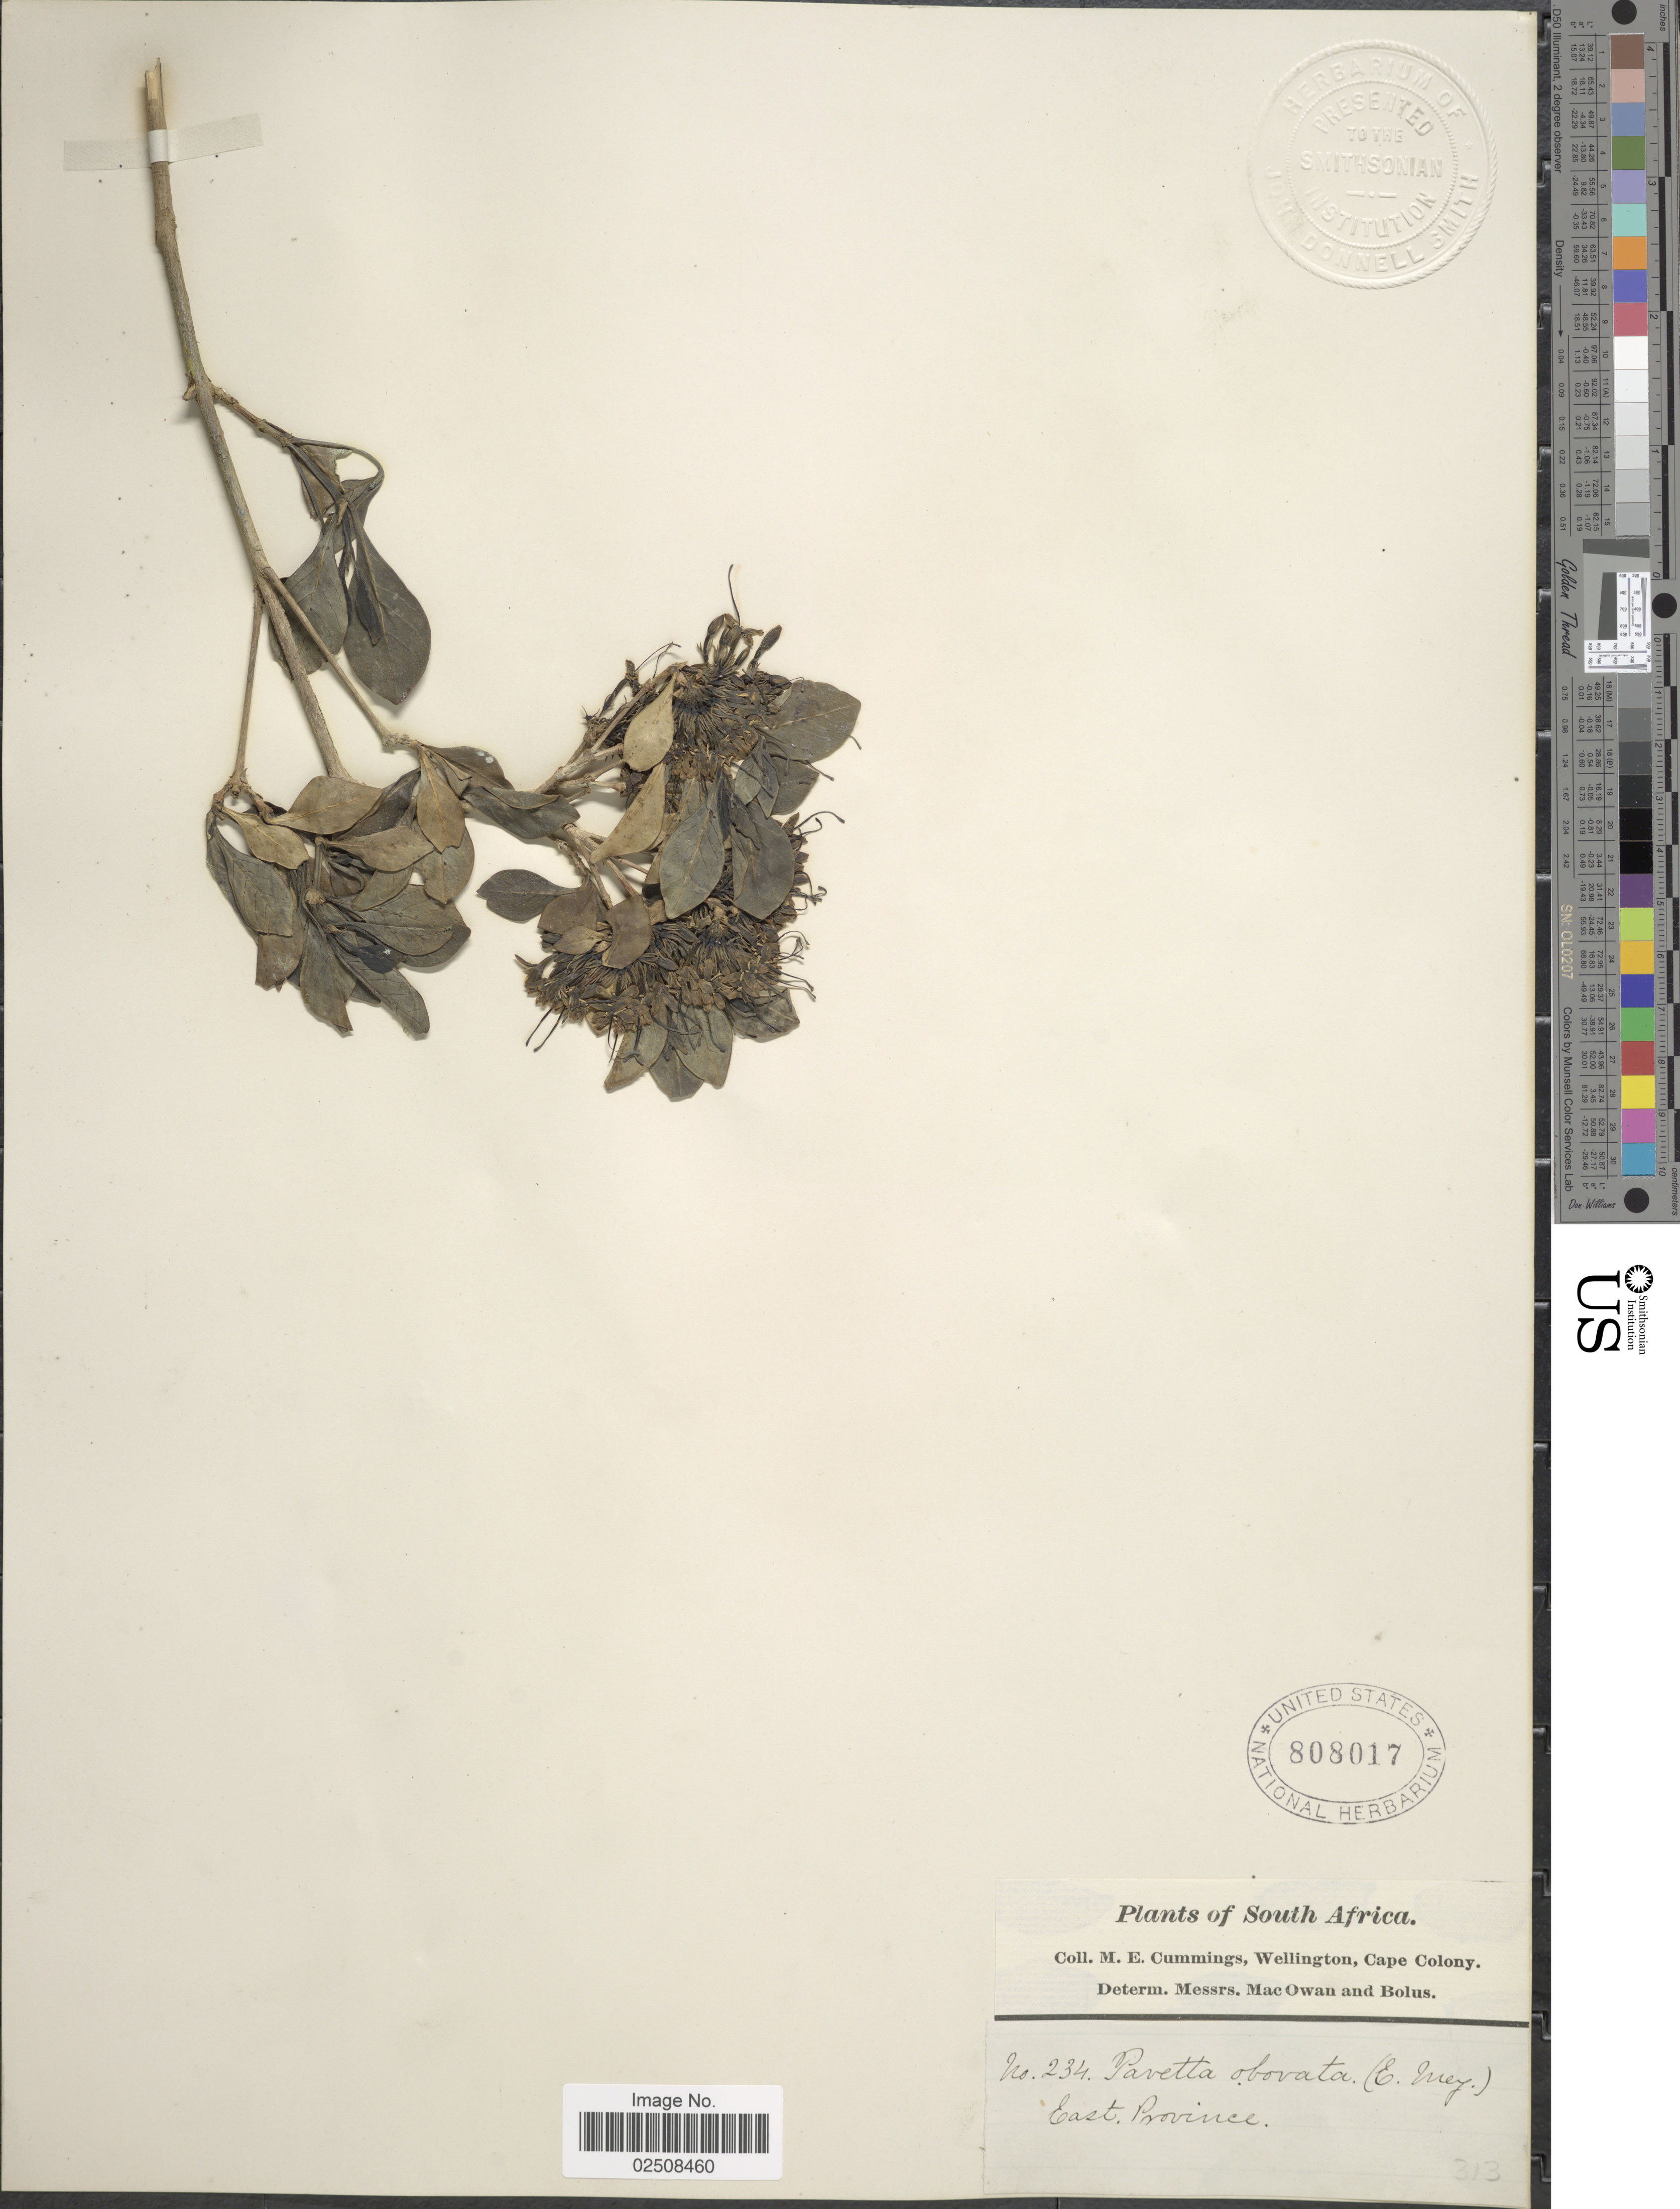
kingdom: Plantae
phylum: Tracheophyta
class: Magnoliopsida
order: Gentianales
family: Rubiaceae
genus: Pavetta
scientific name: Pavetta obovata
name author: C.A. Mey. ex Harv. & Sond.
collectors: M. E. Cummings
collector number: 234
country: South Africa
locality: East Province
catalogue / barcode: US 808017